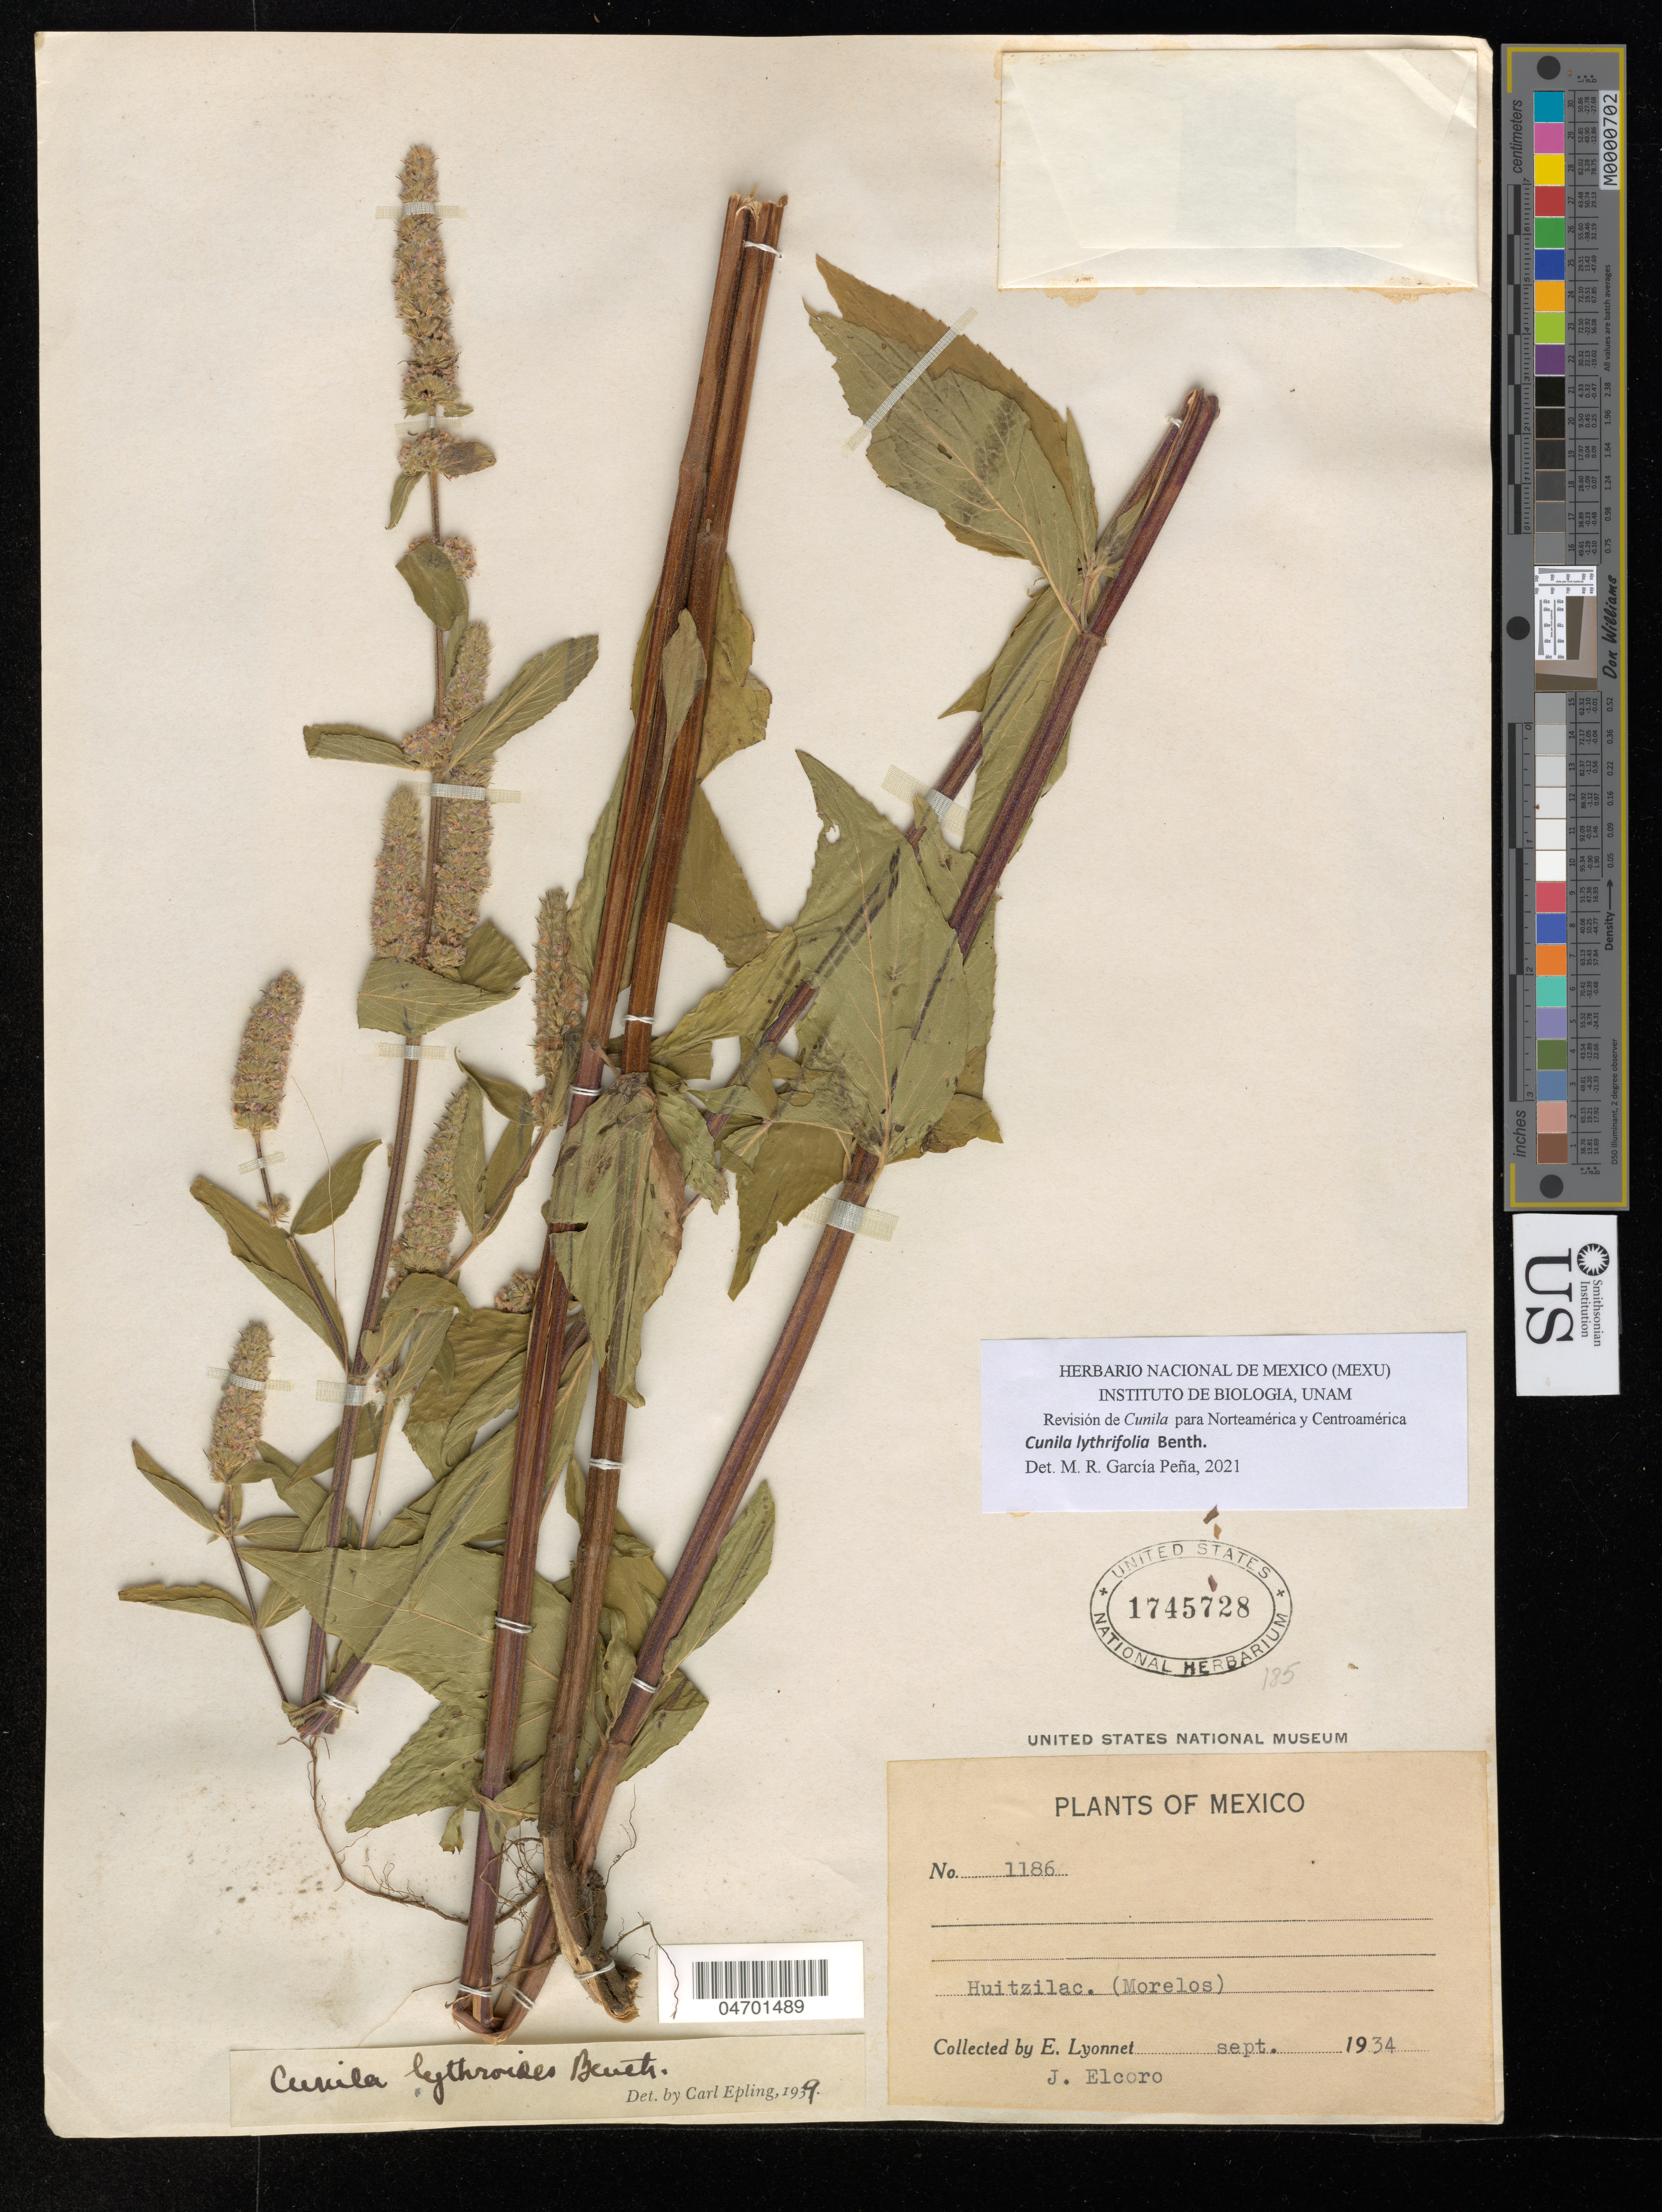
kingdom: Plantae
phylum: Tracheophyta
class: Magnoliopsida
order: Lamiales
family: Lamiaceae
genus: Cunila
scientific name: Cunila lythrifolia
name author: Benth.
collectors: E. Lyonnet & J. Elcoro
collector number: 1186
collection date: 1934-09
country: Mexico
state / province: Morelos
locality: Huitzilac.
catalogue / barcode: US 1745728